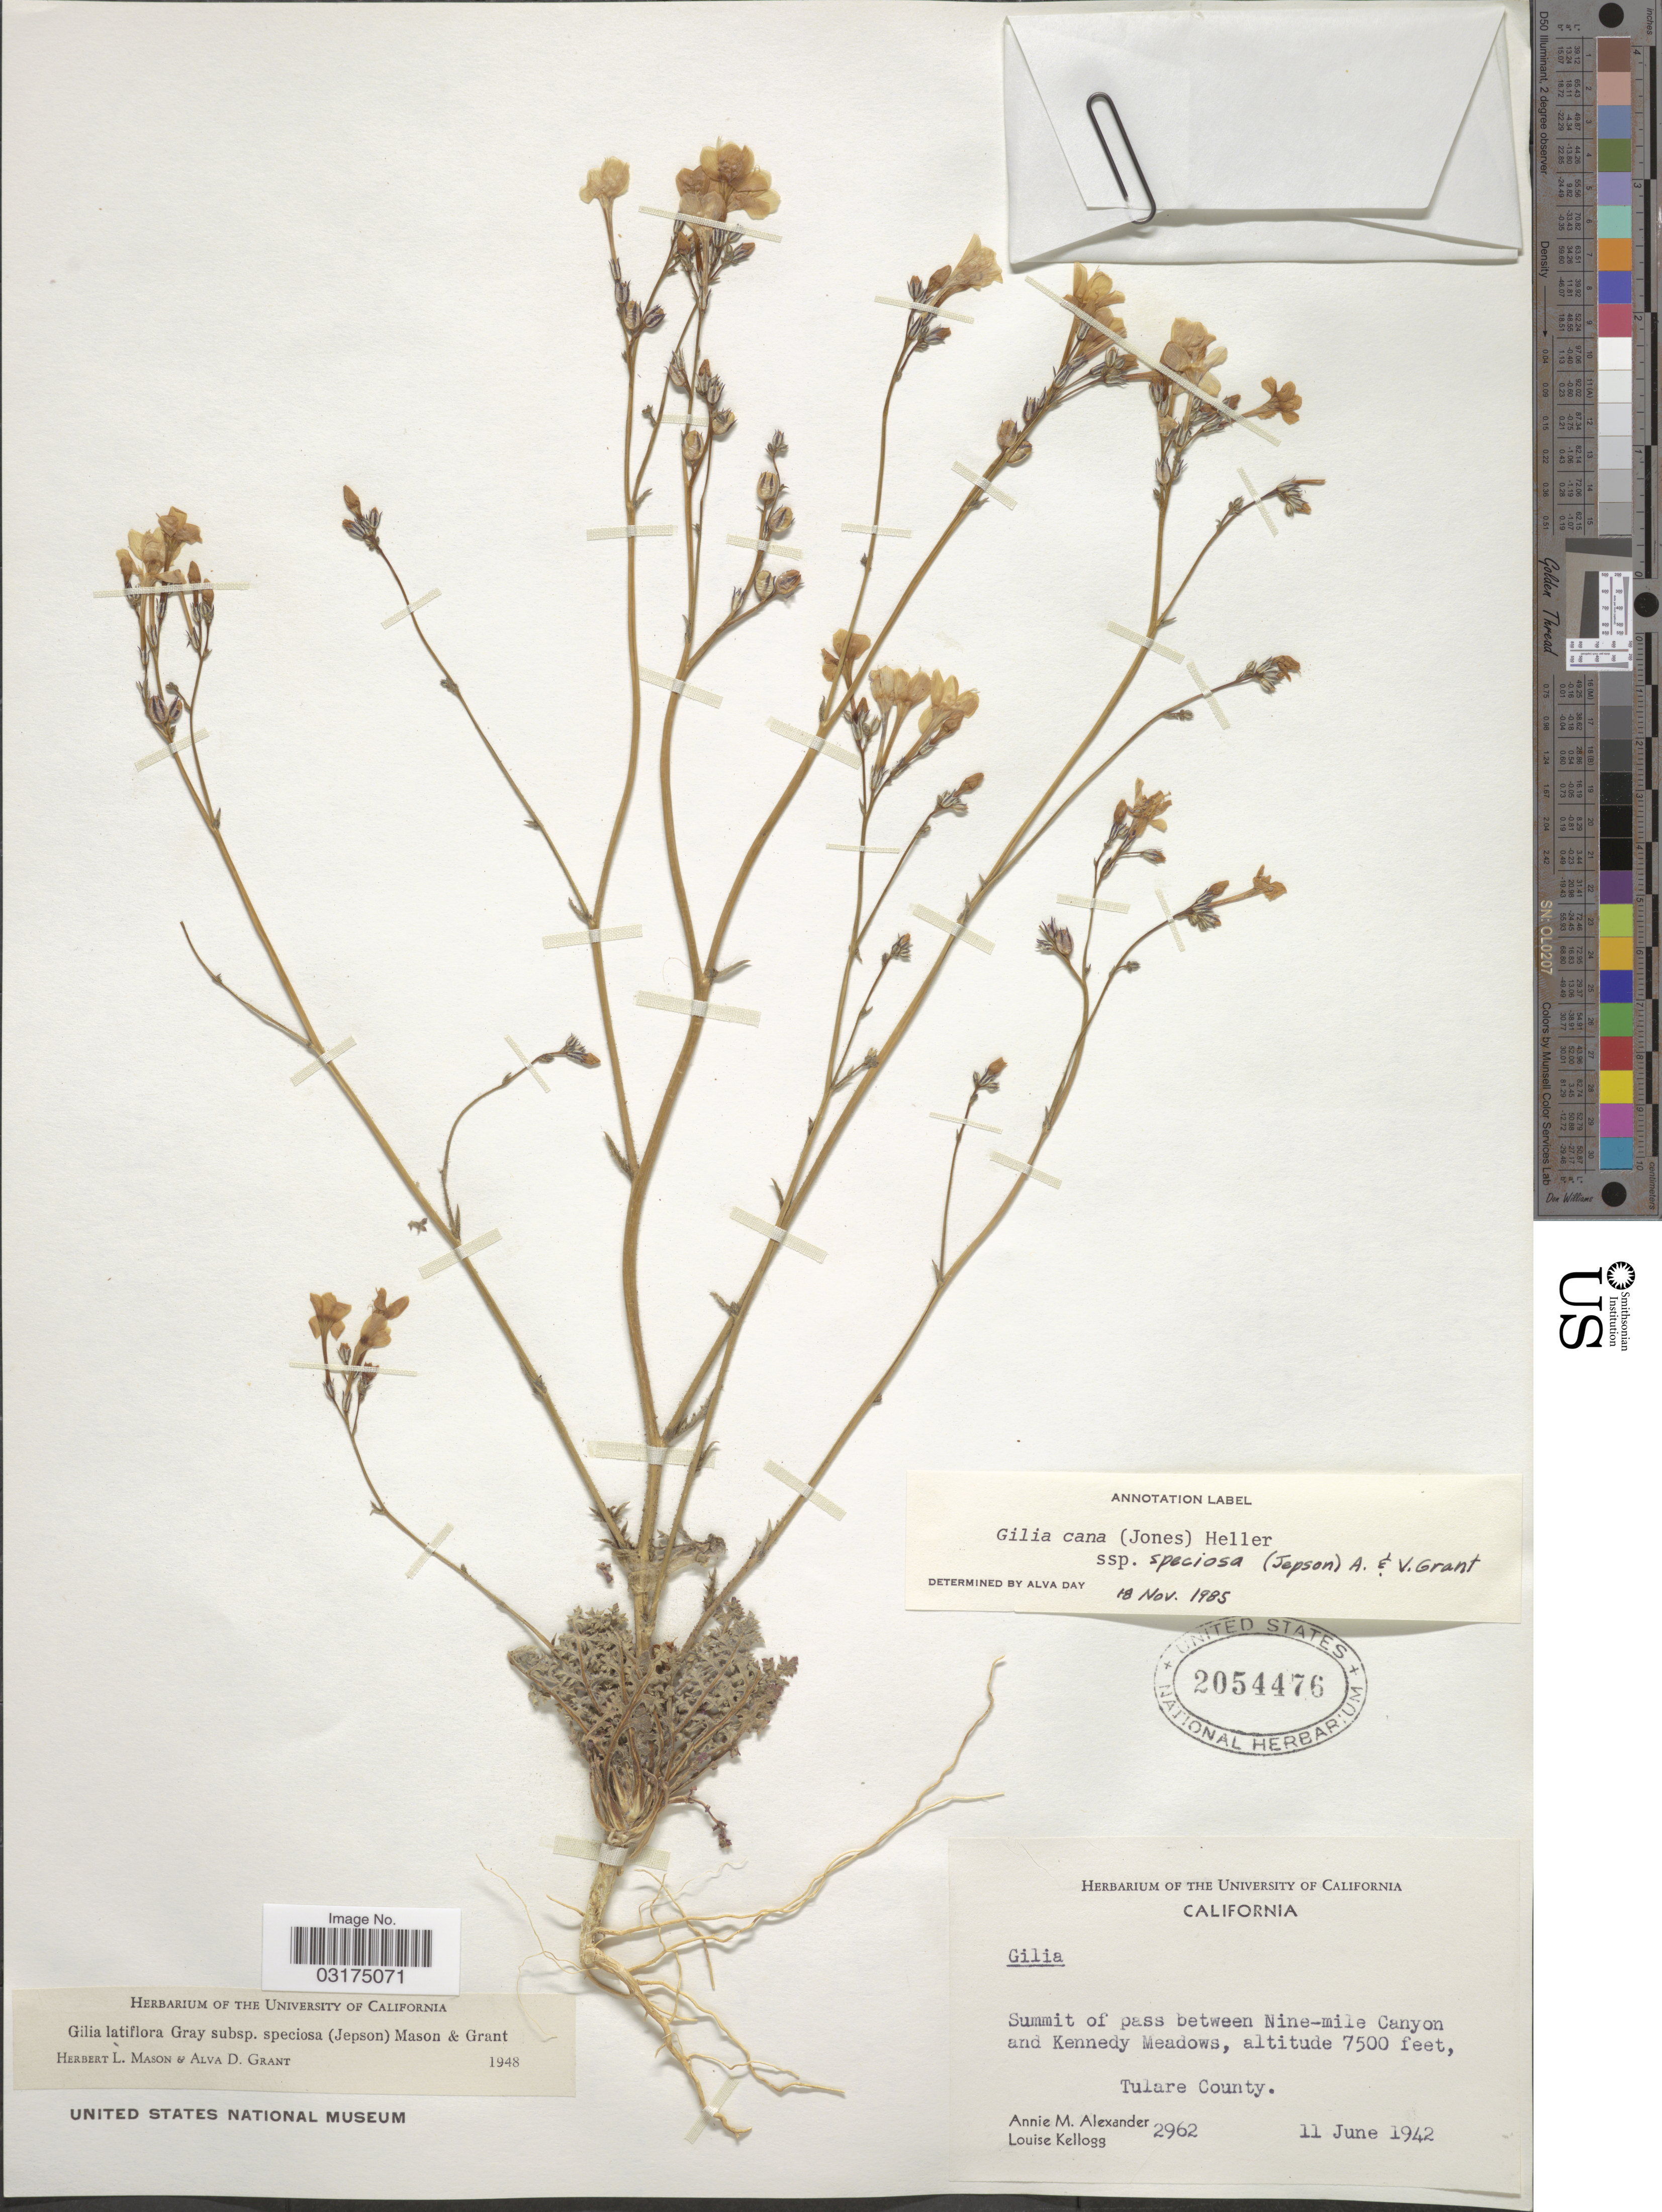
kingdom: Plantae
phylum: Tracheophyta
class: Magnoliopsida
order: Ericales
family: Polemoniaceae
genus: Gilia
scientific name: Gilia cana subsp. speciosa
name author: (Jeps.) A.D. Grant & V.E. Grant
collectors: A. M. Alexander & L. Kellogg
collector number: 2962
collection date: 1942-06-11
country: United States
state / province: California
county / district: Tulare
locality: Summit of pass between Nine-mile Canyon and Kennedy Meadows. Tulare County.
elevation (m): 2286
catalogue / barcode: US 2054476